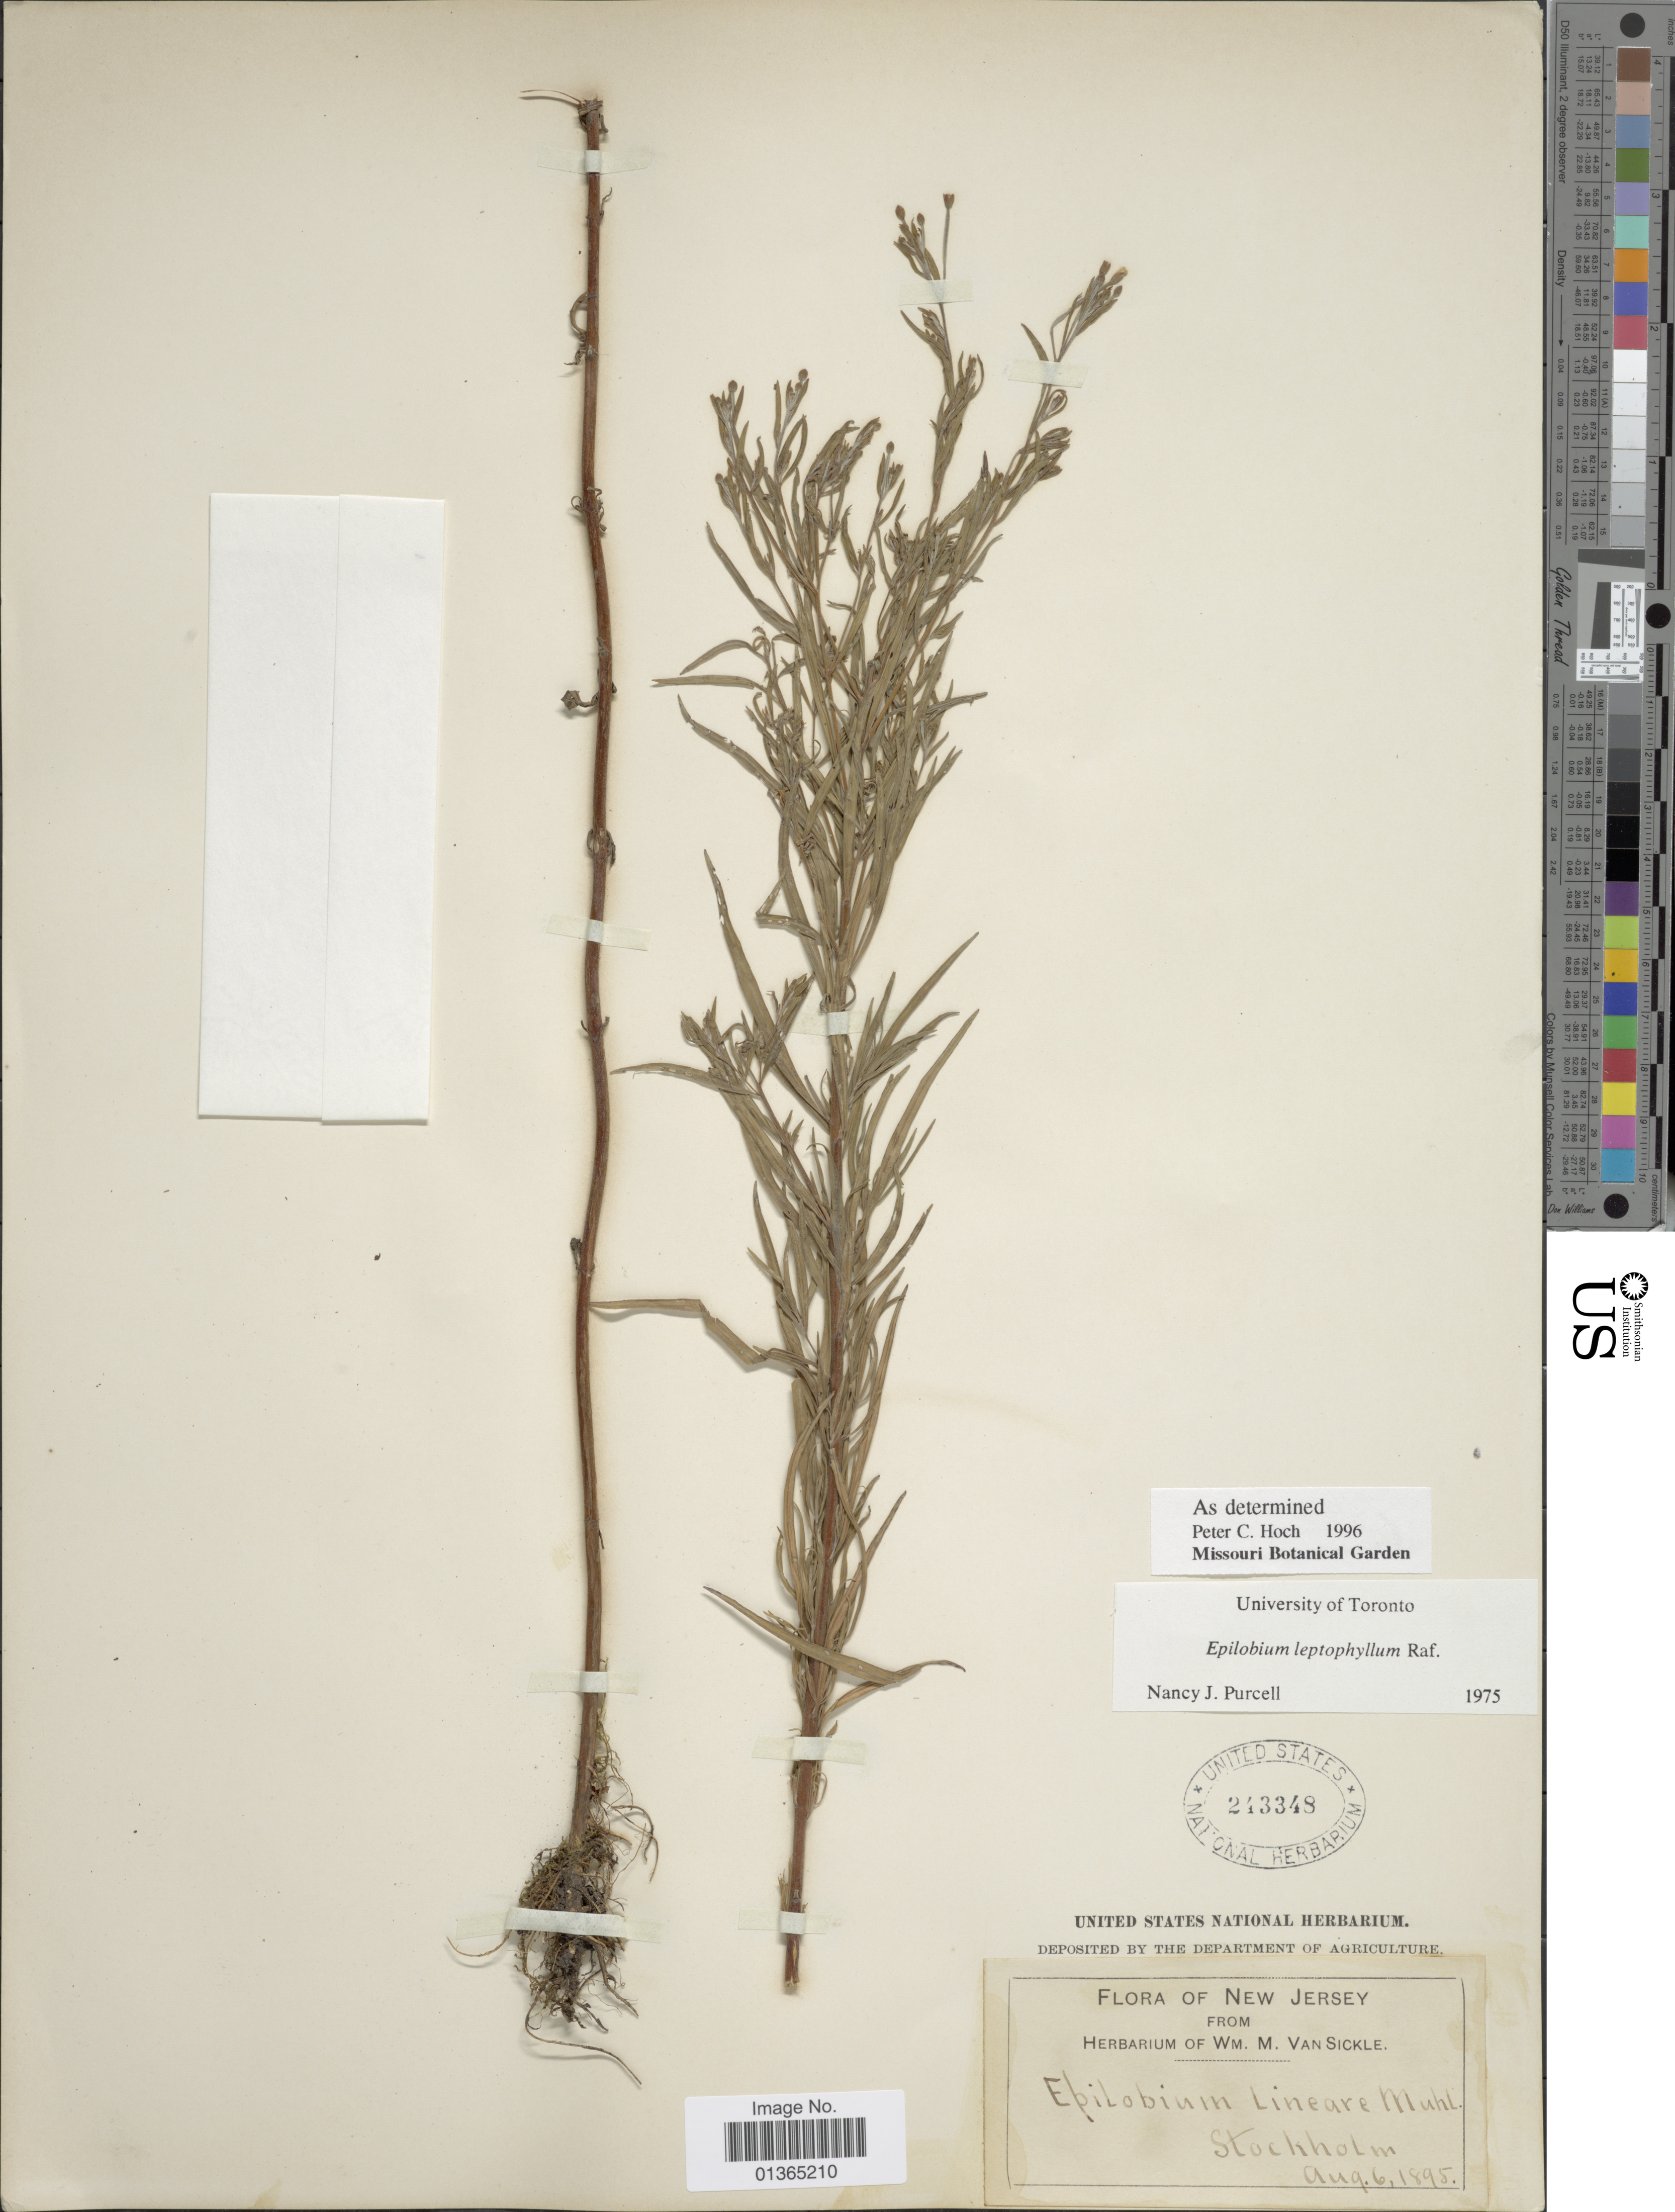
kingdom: Plantae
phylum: Tracheophyta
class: Magnoliopsida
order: Myrtales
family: Onagraceae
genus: Epilobium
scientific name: Epilobium leptophyllum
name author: Raf.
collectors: ex herb. Wm. M. Van Sickle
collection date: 1895-08-06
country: United States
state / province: New Jersey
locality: Stockholm.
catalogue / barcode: US 243348